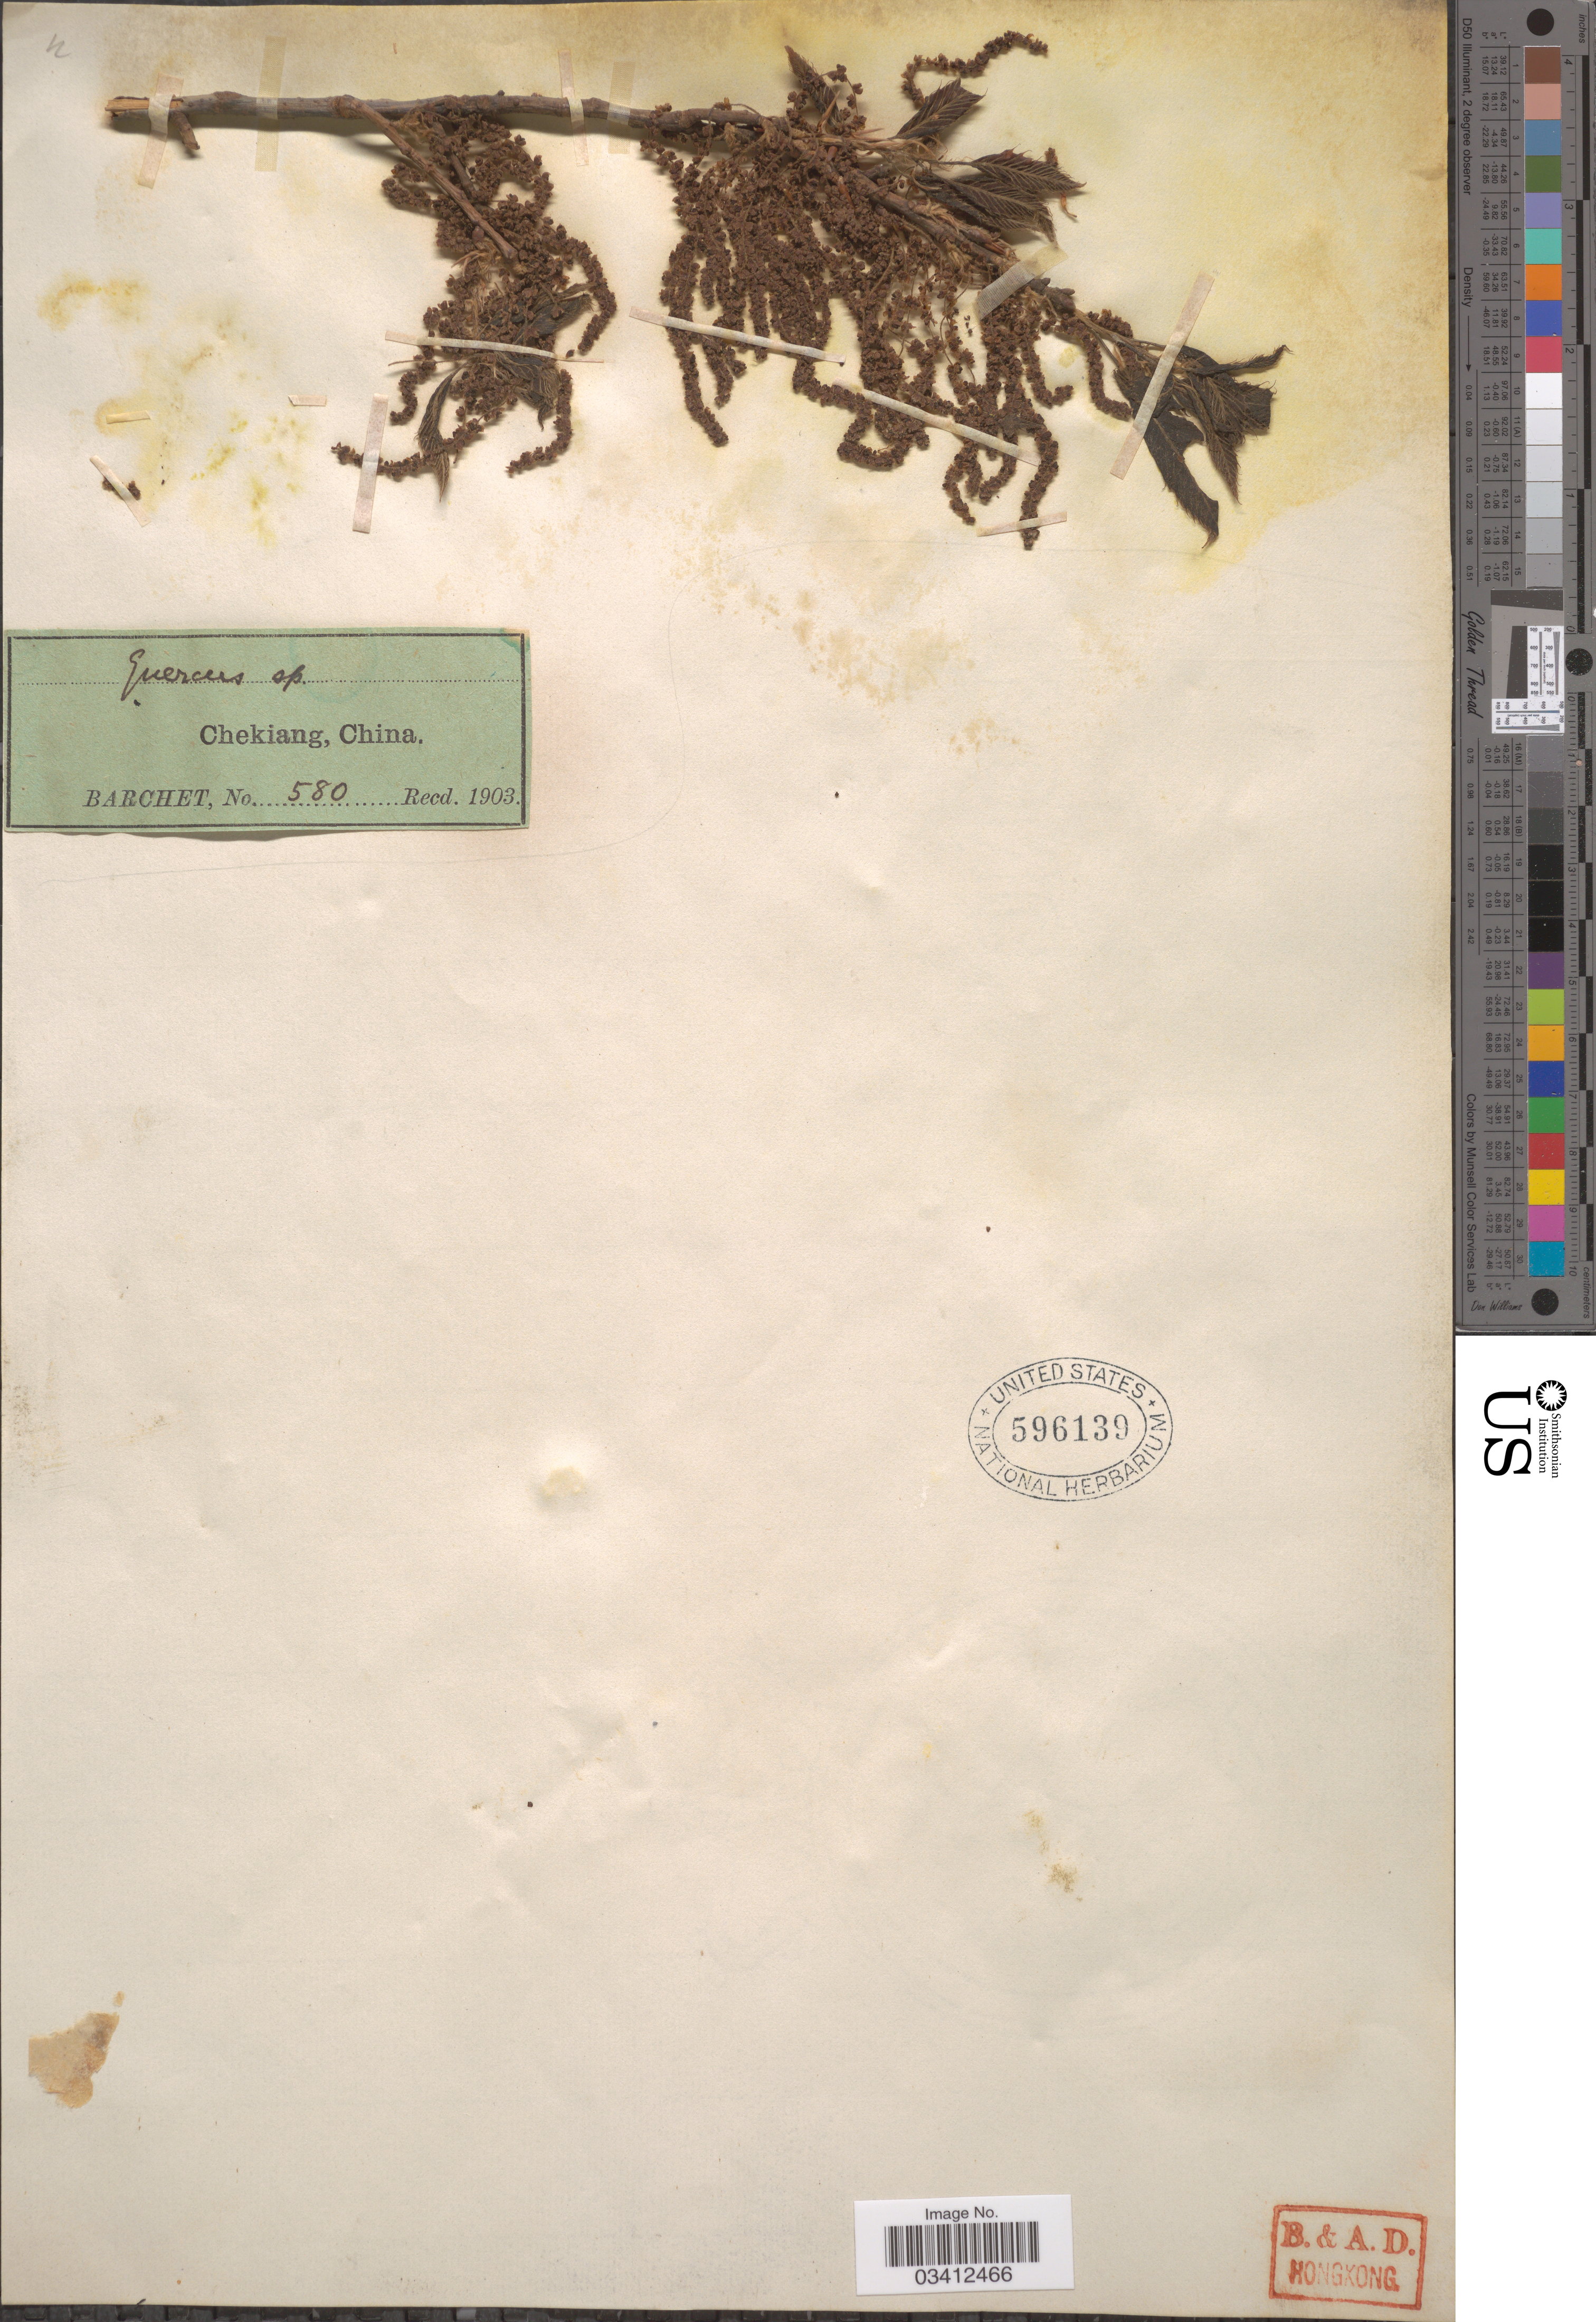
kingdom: Plantae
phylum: Tracheophyta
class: Magnoliopsida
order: Fagales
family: Fagaceae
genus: Quercus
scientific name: Quercus sp.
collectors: Barchet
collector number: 580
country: China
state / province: Zhejiang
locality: Chekiang.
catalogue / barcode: US 596139